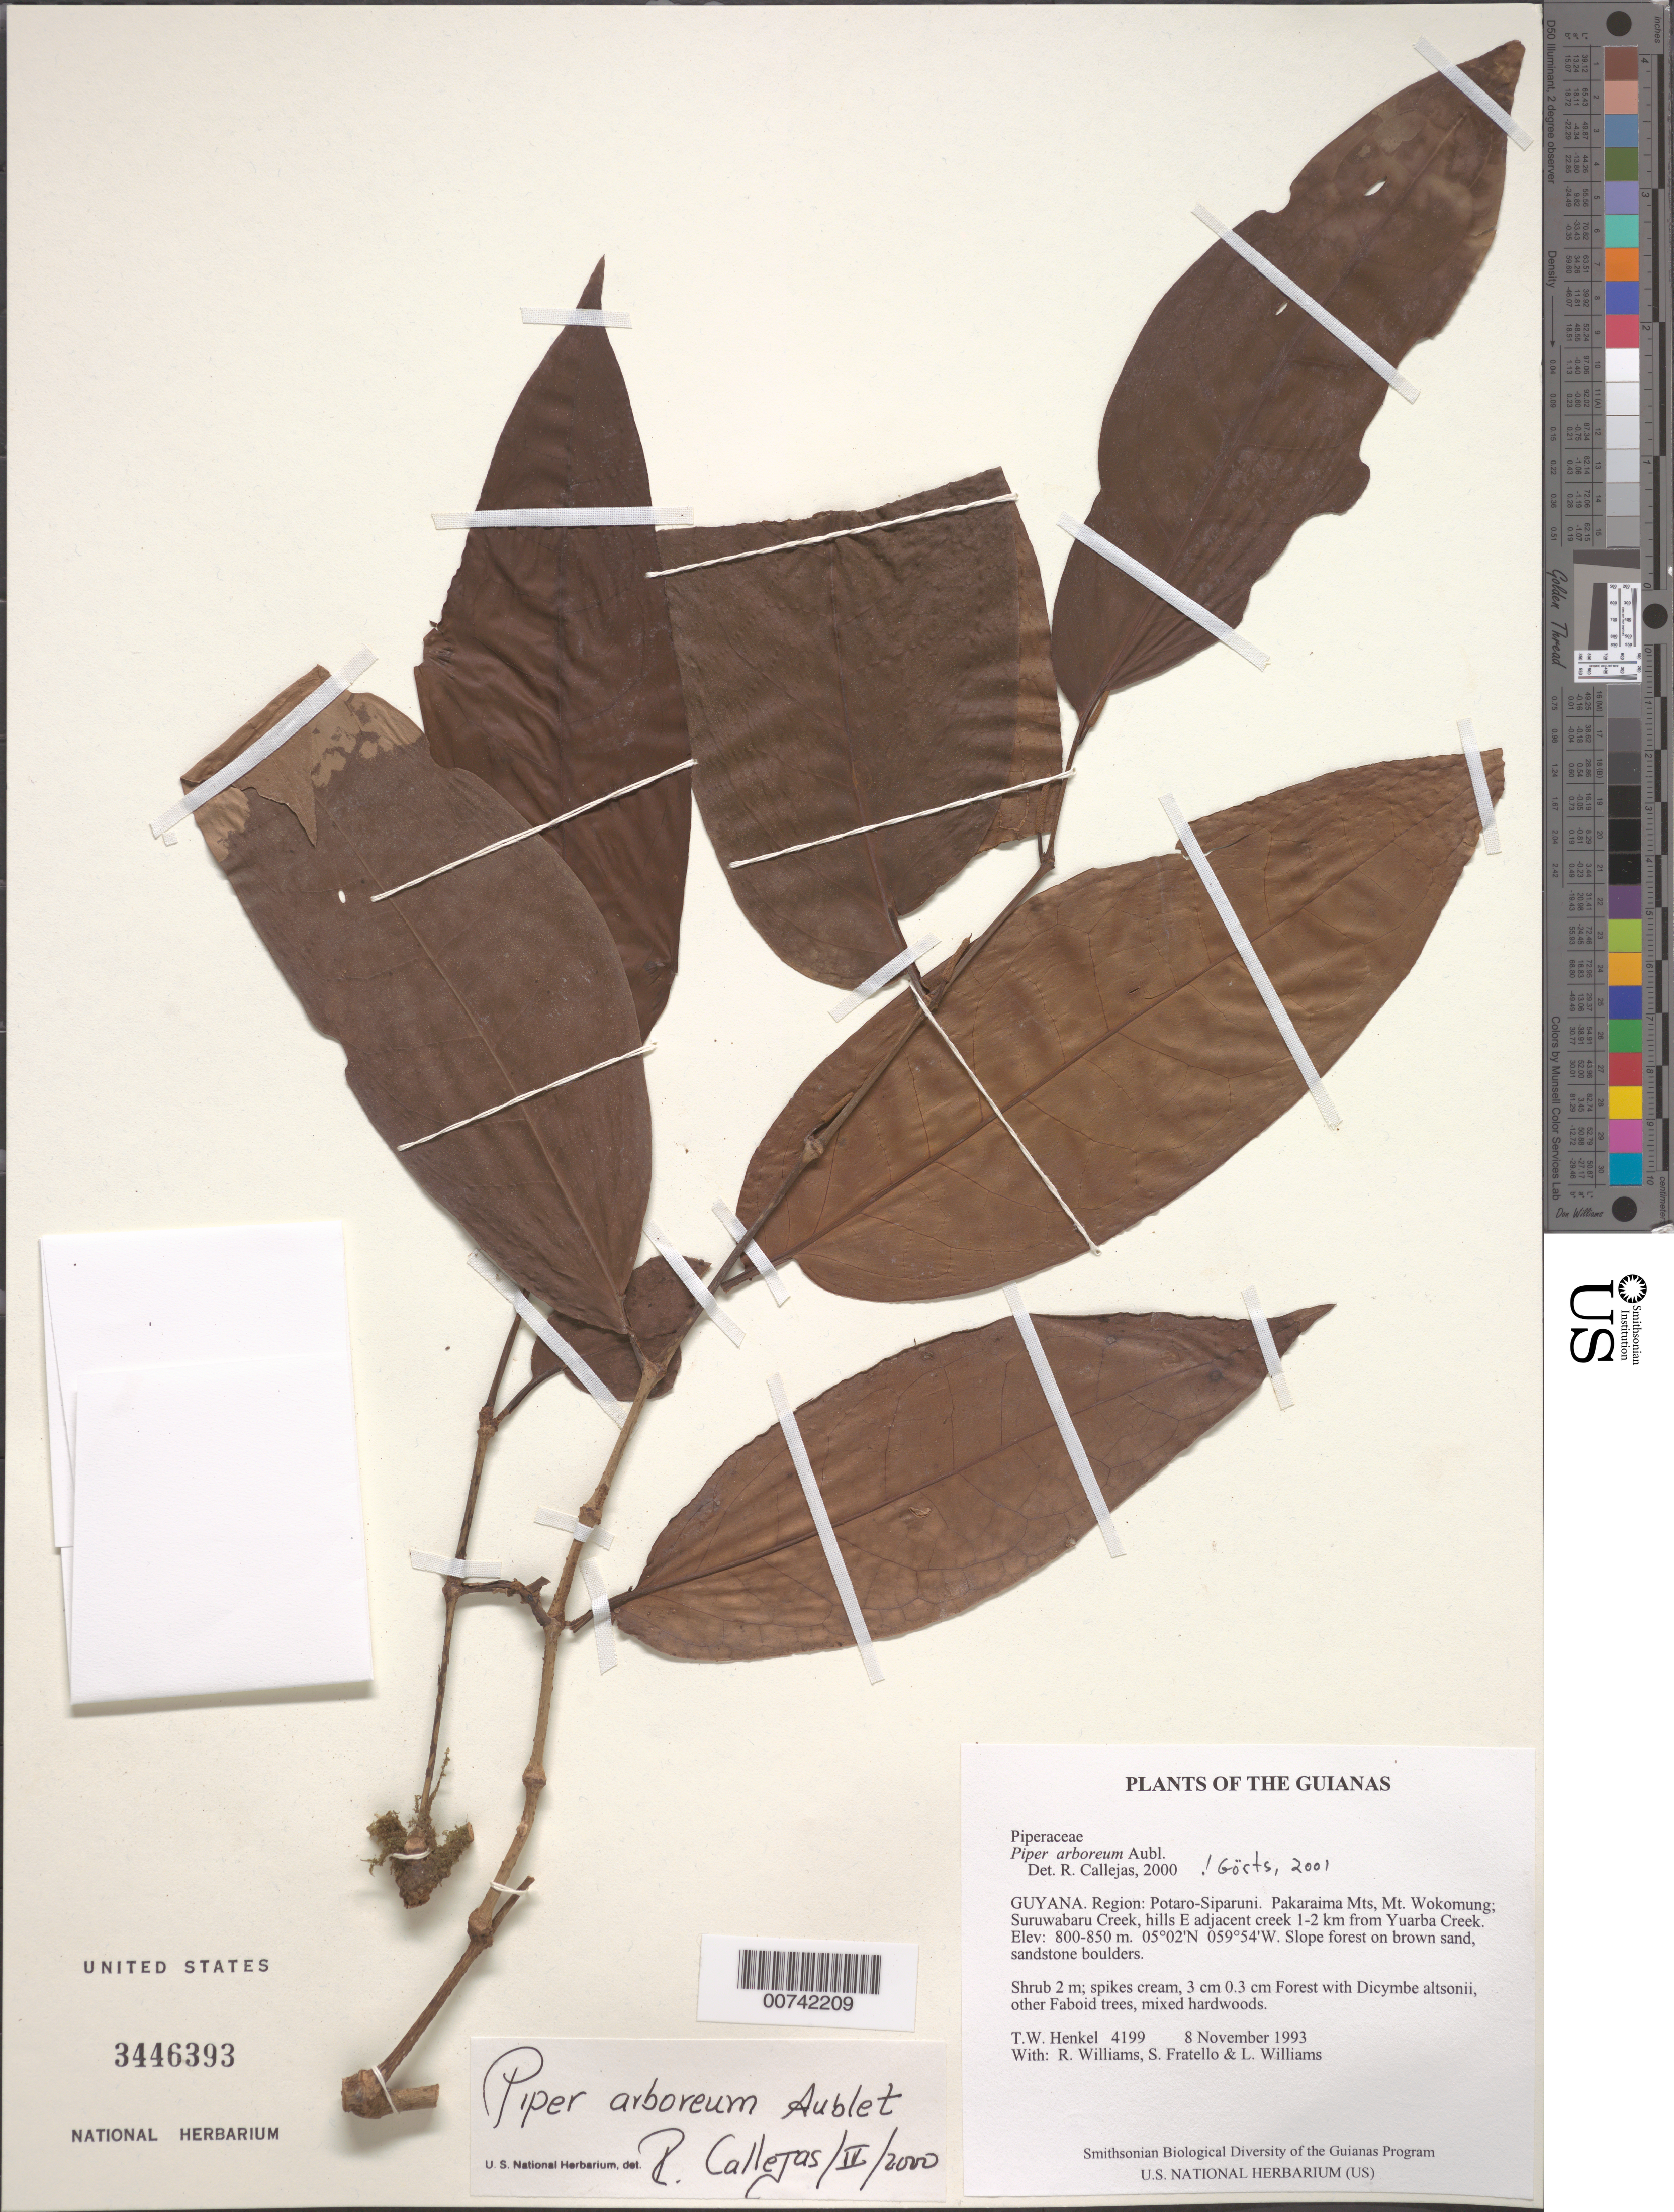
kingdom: Plantae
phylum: Tracheophyta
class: Magnoliopsida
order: Piperales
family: Piperaceae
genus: Piper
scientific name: Piper arboreum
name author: Aubl.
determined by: Görts-van Rijn, A. R. A.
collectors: T. Henkel, R. Williams, S. Fratello & L. Williams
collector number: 4199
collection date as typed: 8 November 1993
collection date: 1993-11-08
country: Guyana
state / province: Potaro-Siparuni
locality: Pakaraima Mts, Mt. Wokomung; Suruwabaru Creek, hills E adjacent creek 1-2 km from Yuarba Creek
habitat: Slope forest on brown sand, sandstone boulders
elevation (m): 800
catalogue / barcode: US 3446393